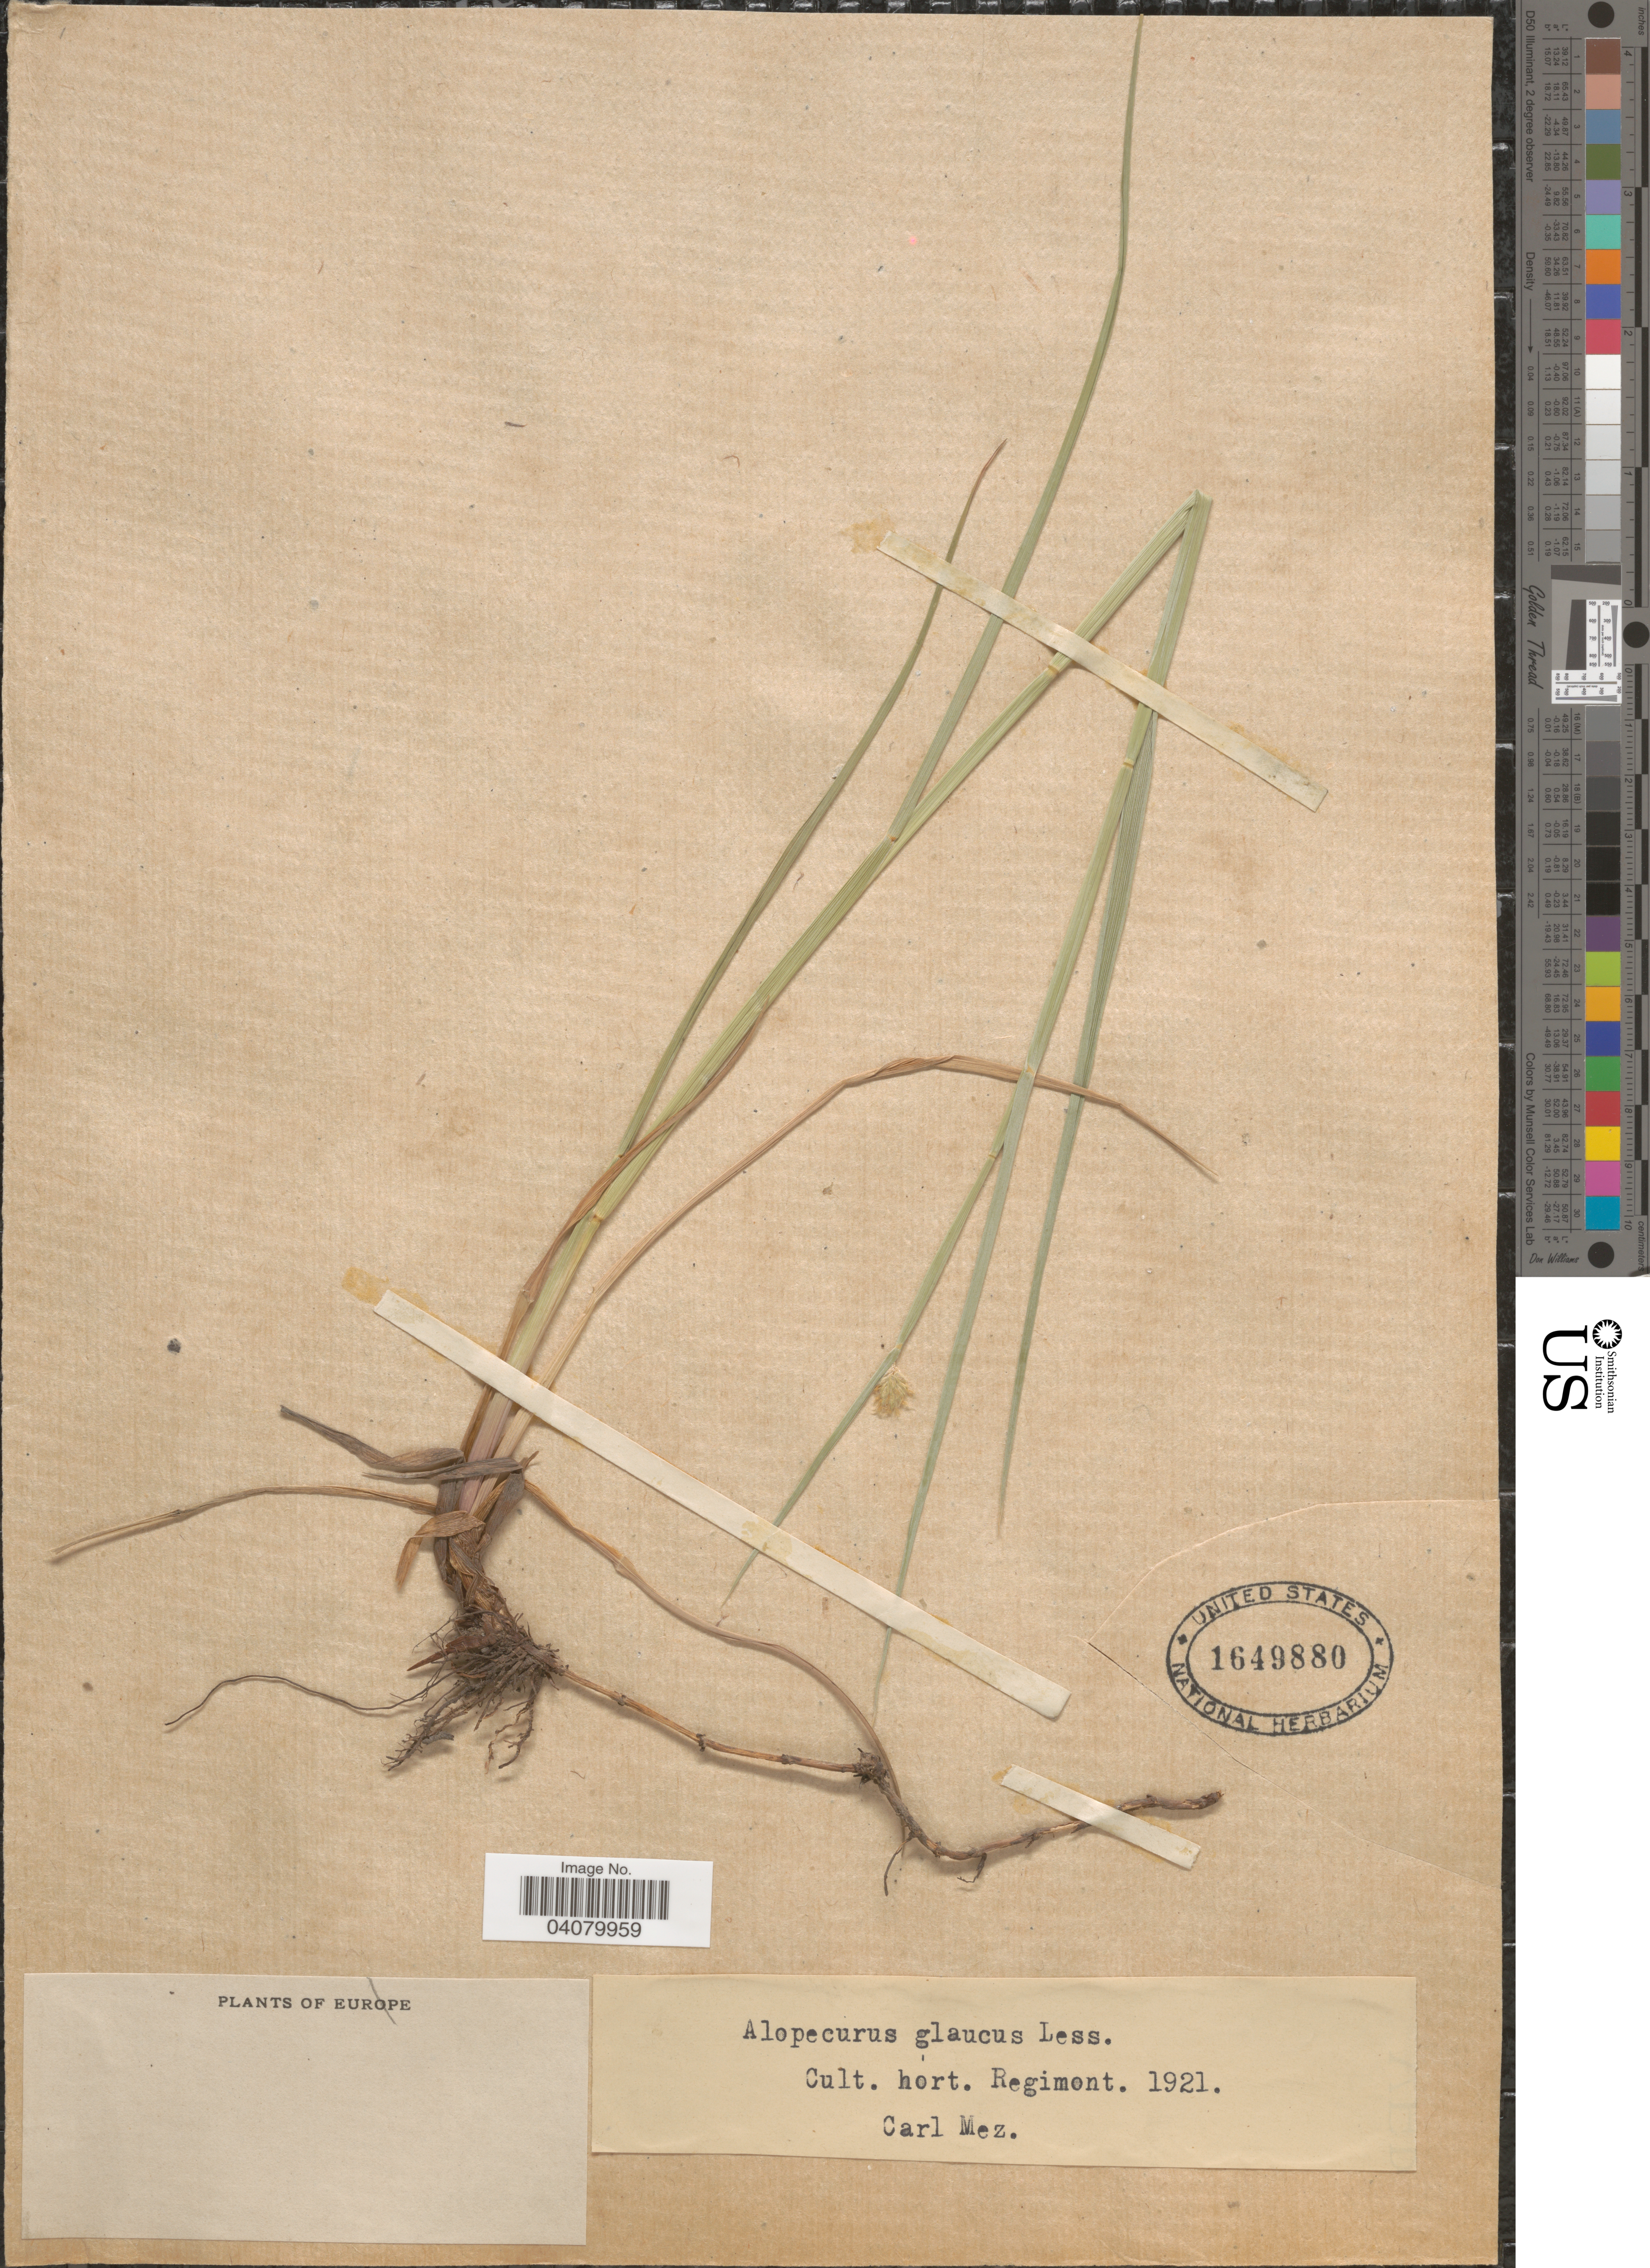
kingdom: Plantae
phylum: Tracheophyta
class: Liliopsida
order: Poales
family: Poaceae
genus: Alopecurus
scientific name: Alopecurus magellanicus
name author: Lam.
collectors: C. C. Mez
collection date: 1921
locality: Hort. Regimont.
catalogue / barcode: US 1649880